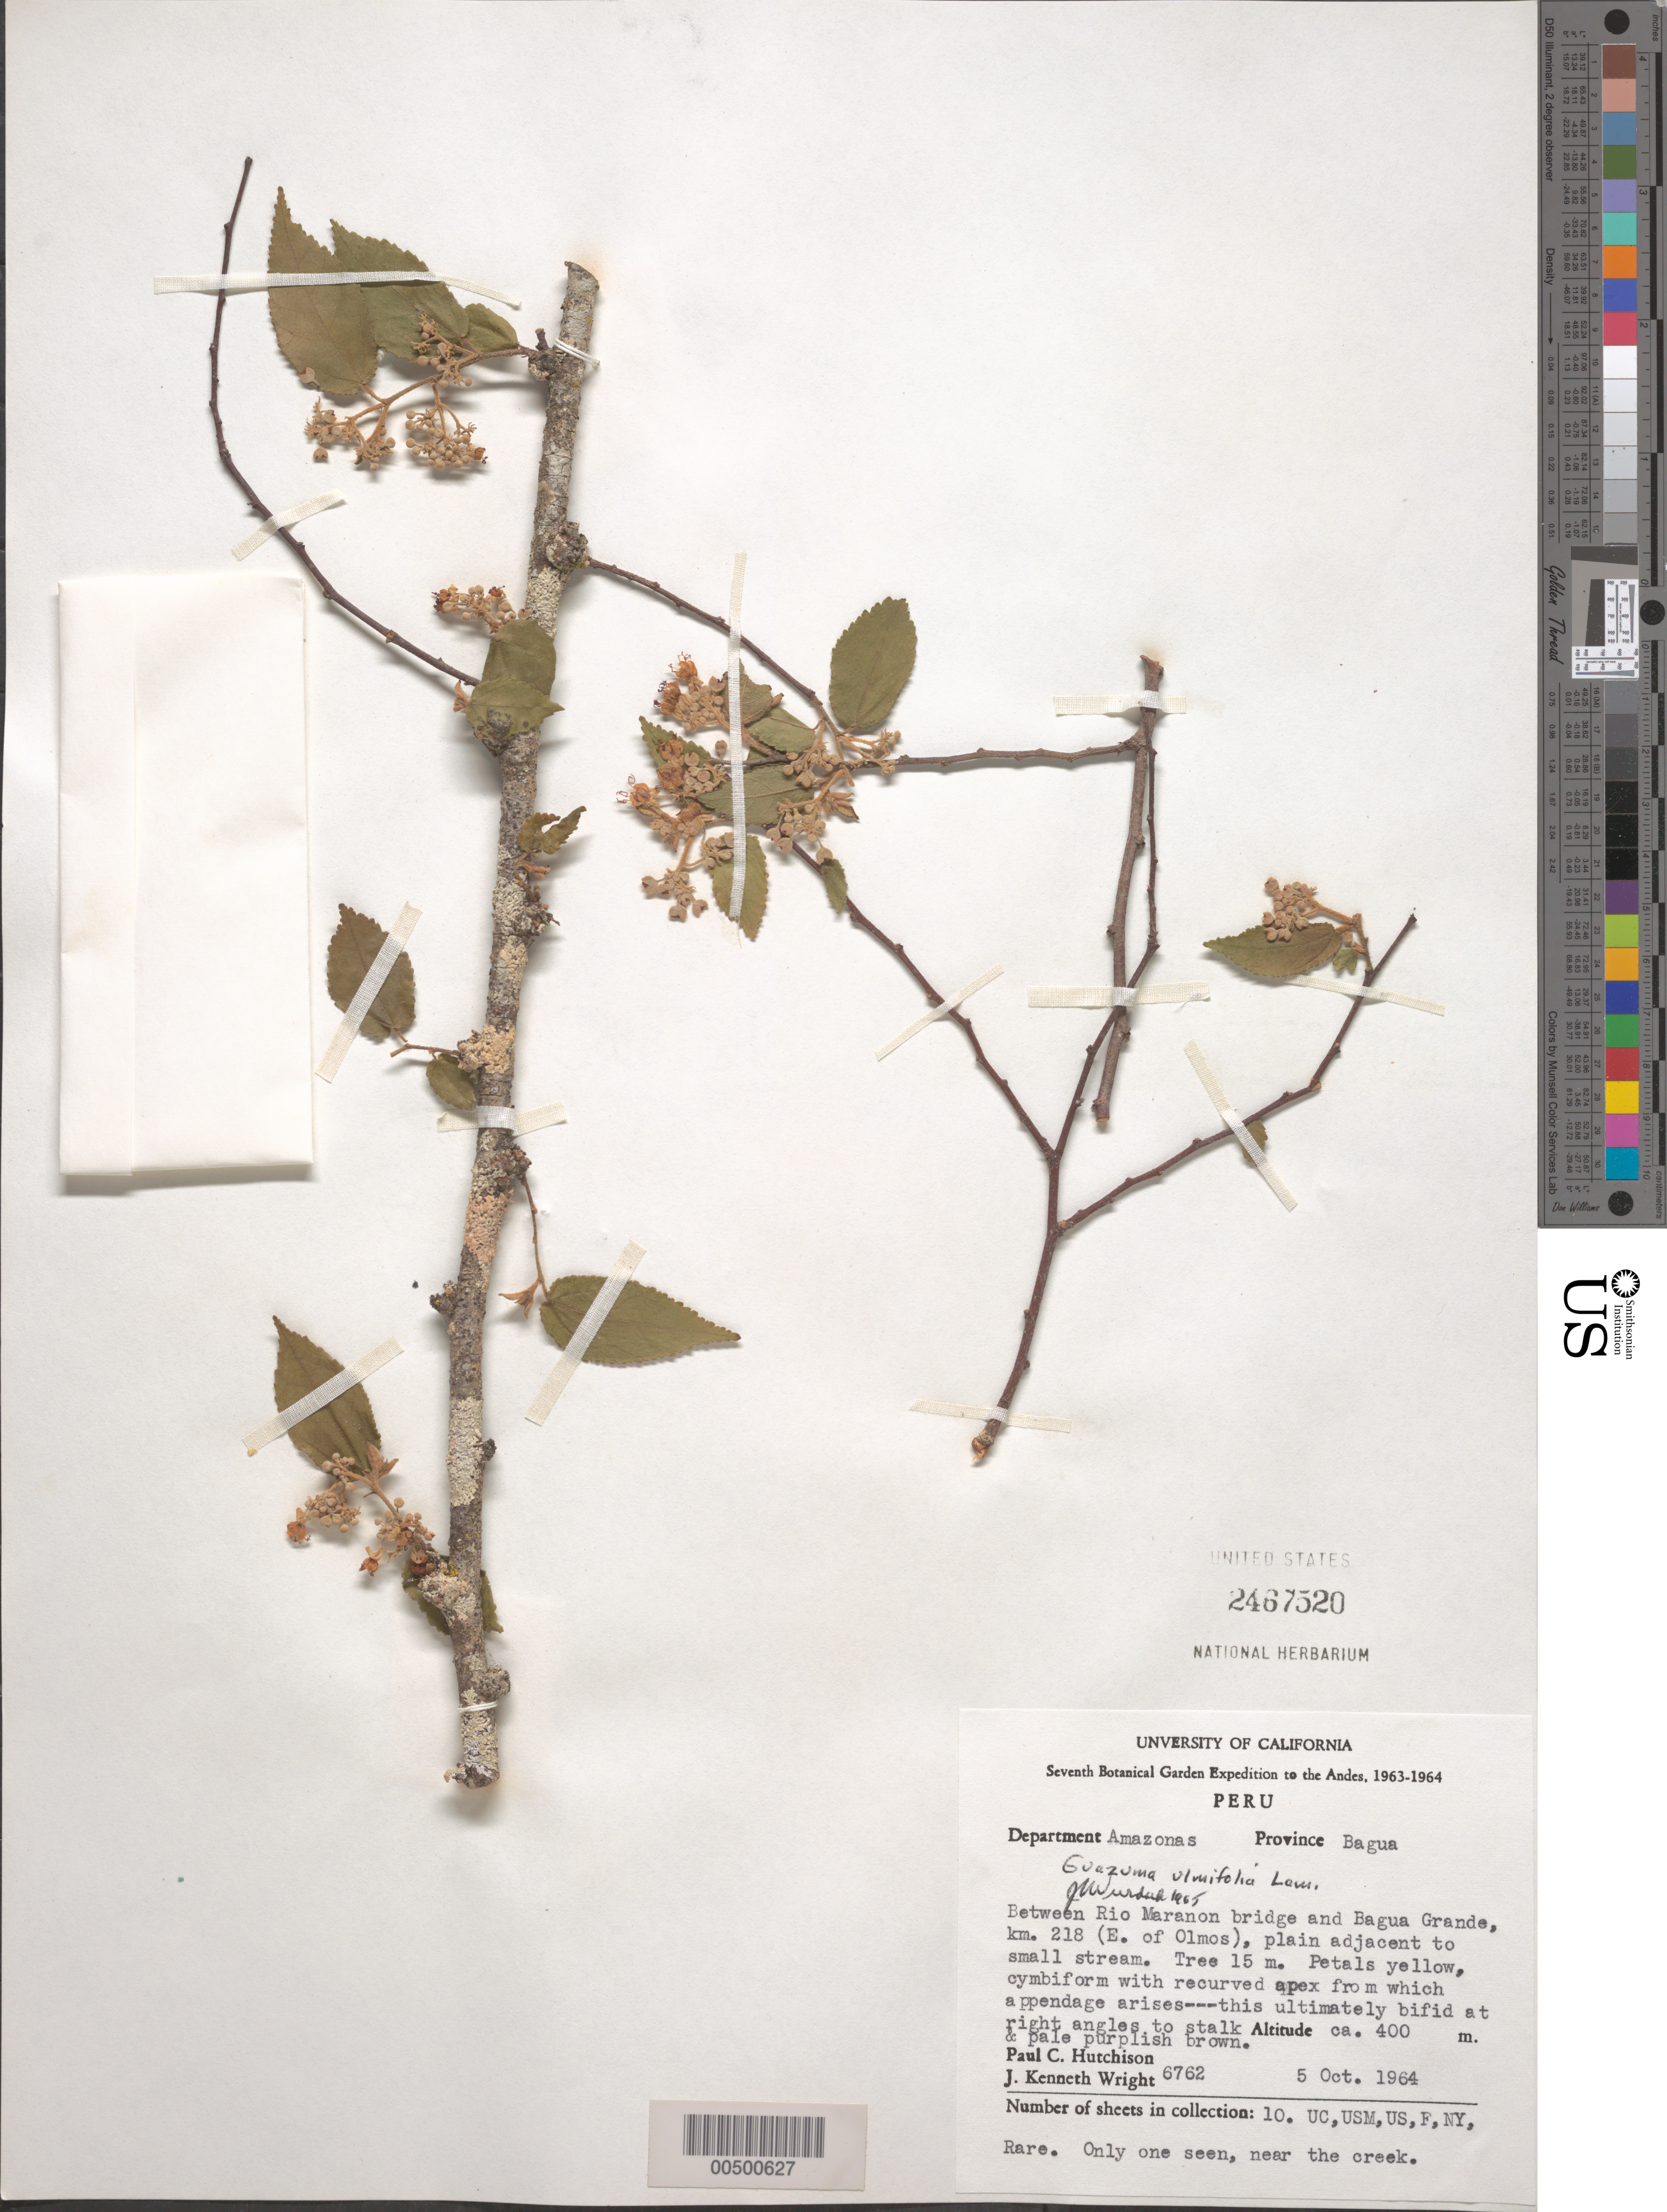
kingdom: Plantae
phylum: Tracheophyta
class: Magnoliopsida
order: Malvales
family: Malvaceae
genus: Guazuma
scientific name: Guazuma ulmifolia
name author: Lam.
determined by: Wurdack, John J., (US), US (UNITED STATES)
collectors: P. C. Hutchison & J. K. Wright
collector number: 6762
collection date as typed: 05 Oct 1964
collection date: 1964-10-05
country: Peru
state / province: Amazonas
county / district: Bagua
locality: between Río Maranon bridge and Bagua Grande, km 218 (E of Olmos)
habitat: Plain adjacent to small stream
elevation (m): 400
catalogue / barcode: US 2467520